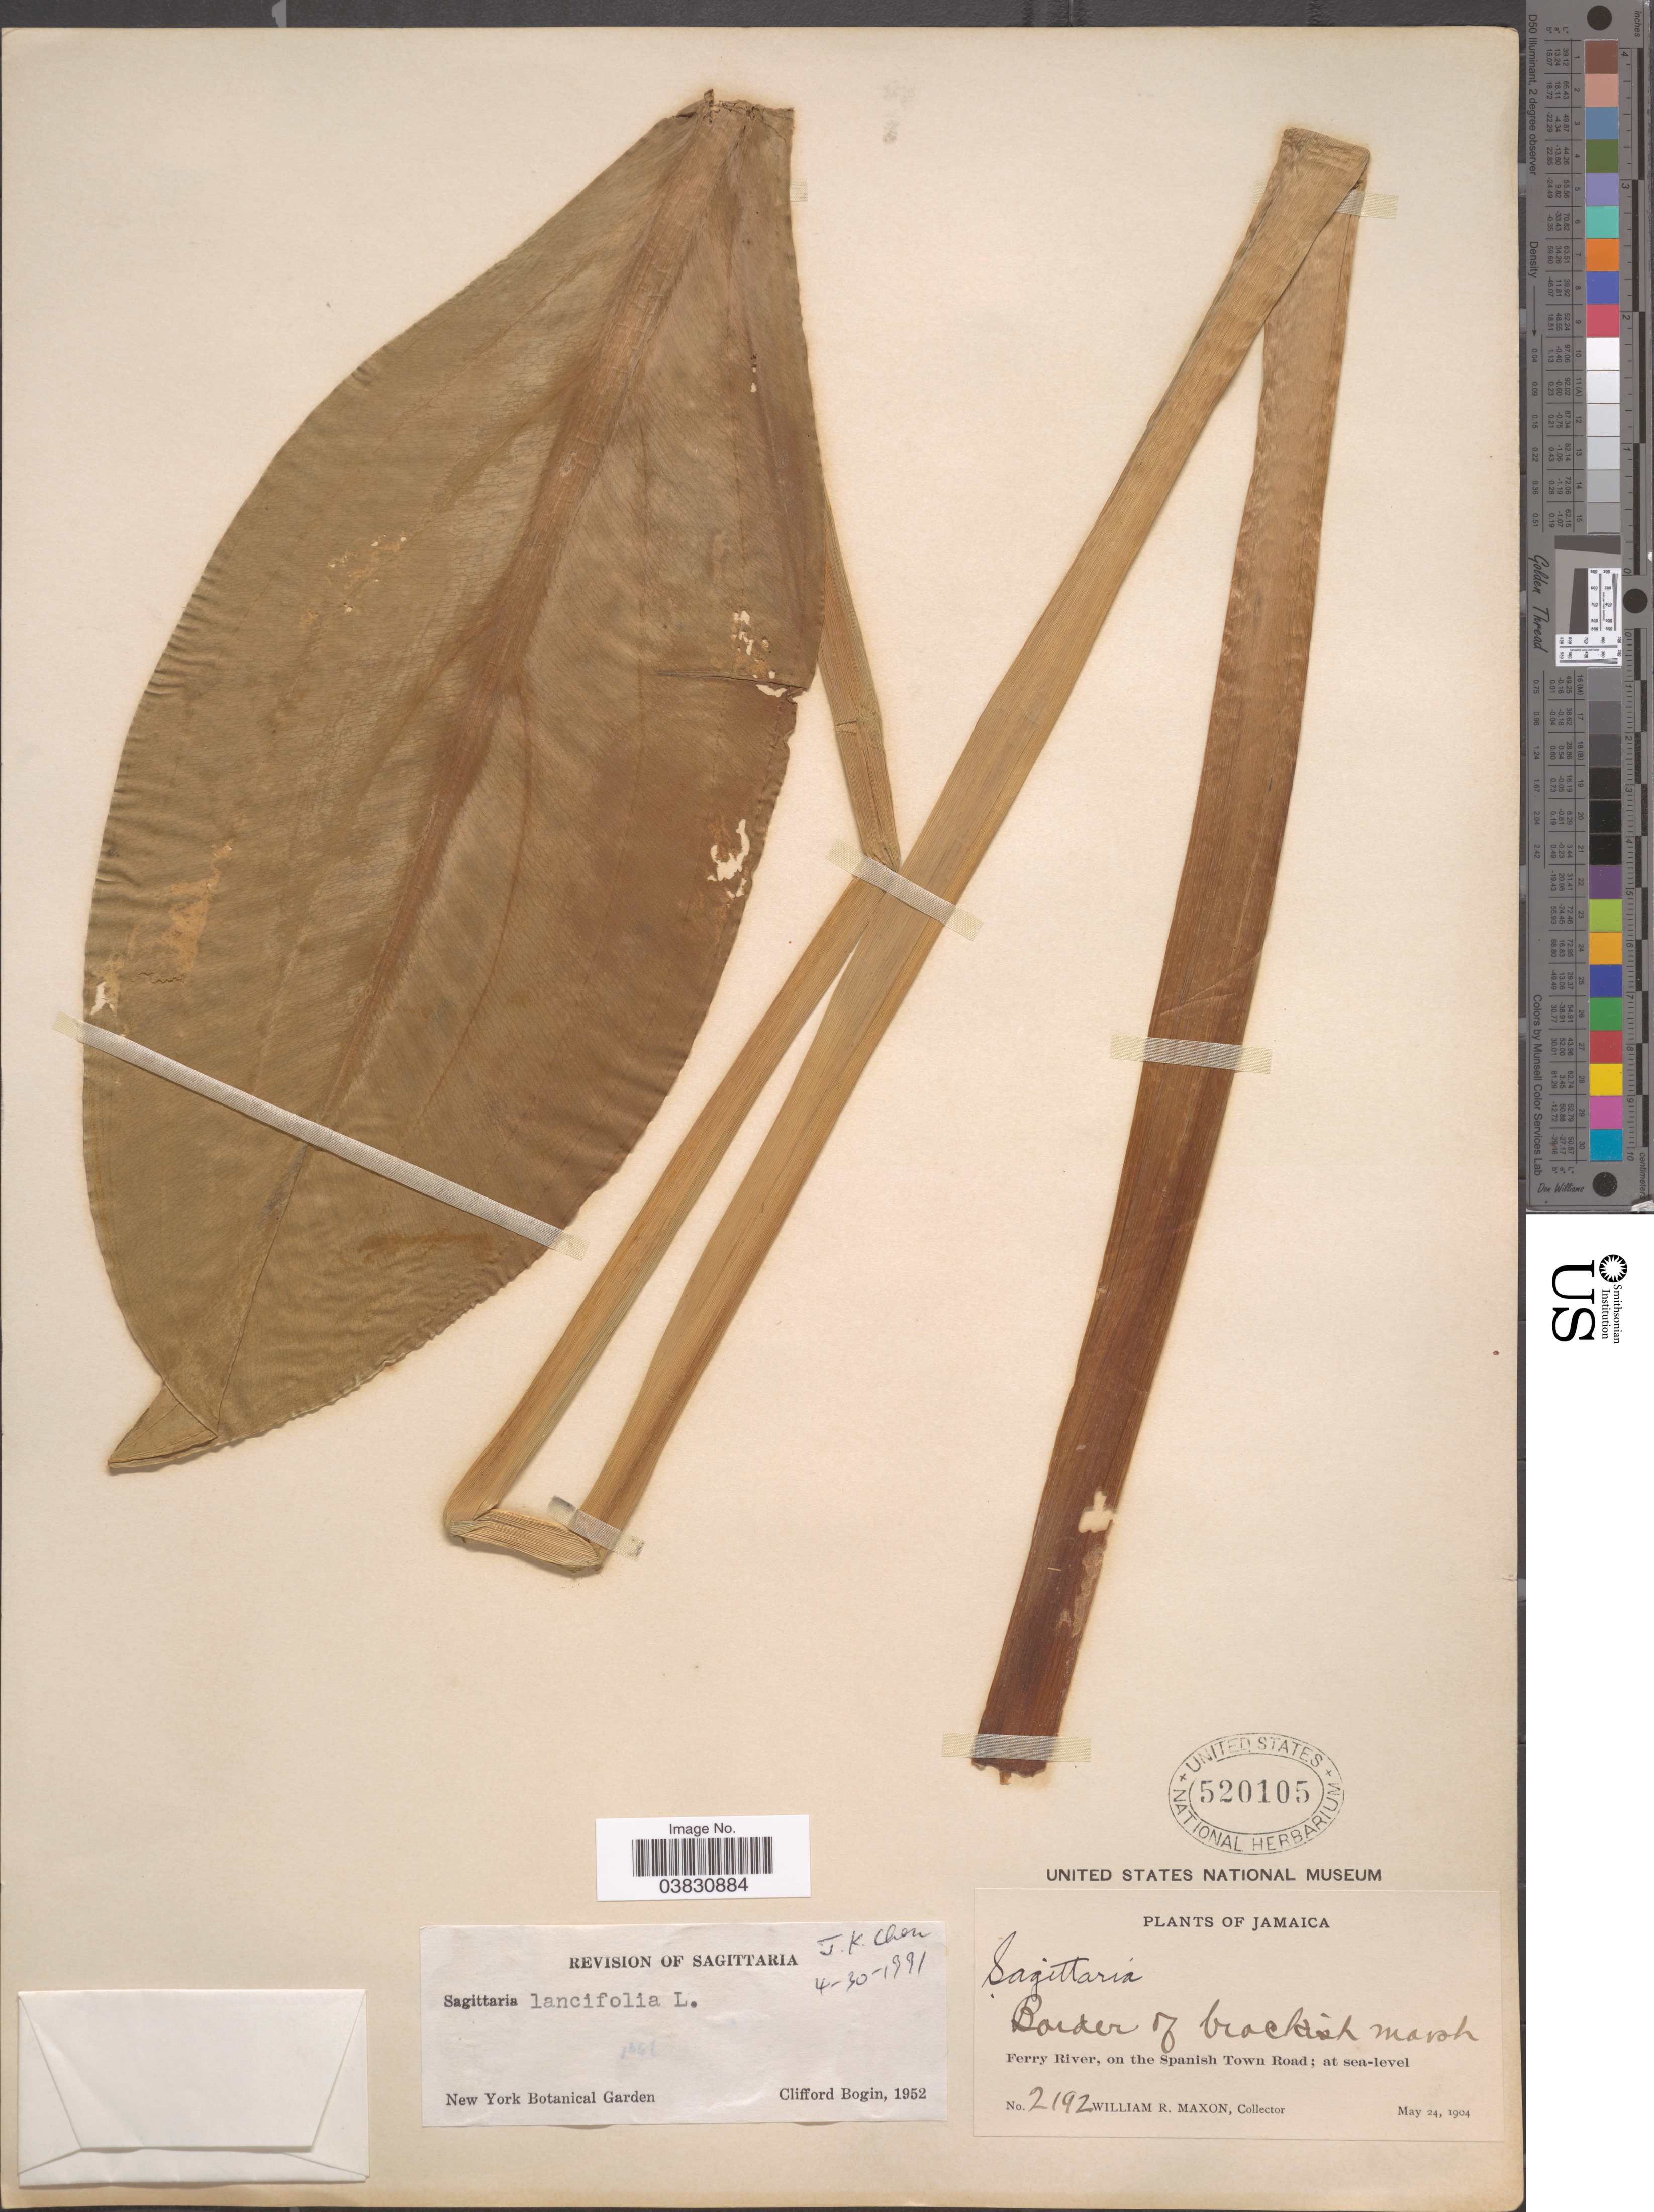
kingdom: Plantae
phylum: Tracheophyta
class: Liliopsida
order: Alismatales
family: Alismataceae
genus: Sagittaria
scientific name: Sagittaria lancifolia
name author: L.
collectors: W. R. Maxon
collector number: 2192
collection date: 1904-05-24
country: Jamaica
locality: Border of brackish marsh. Ferry River, on the Spanish Town Road.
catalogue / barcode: US 520105